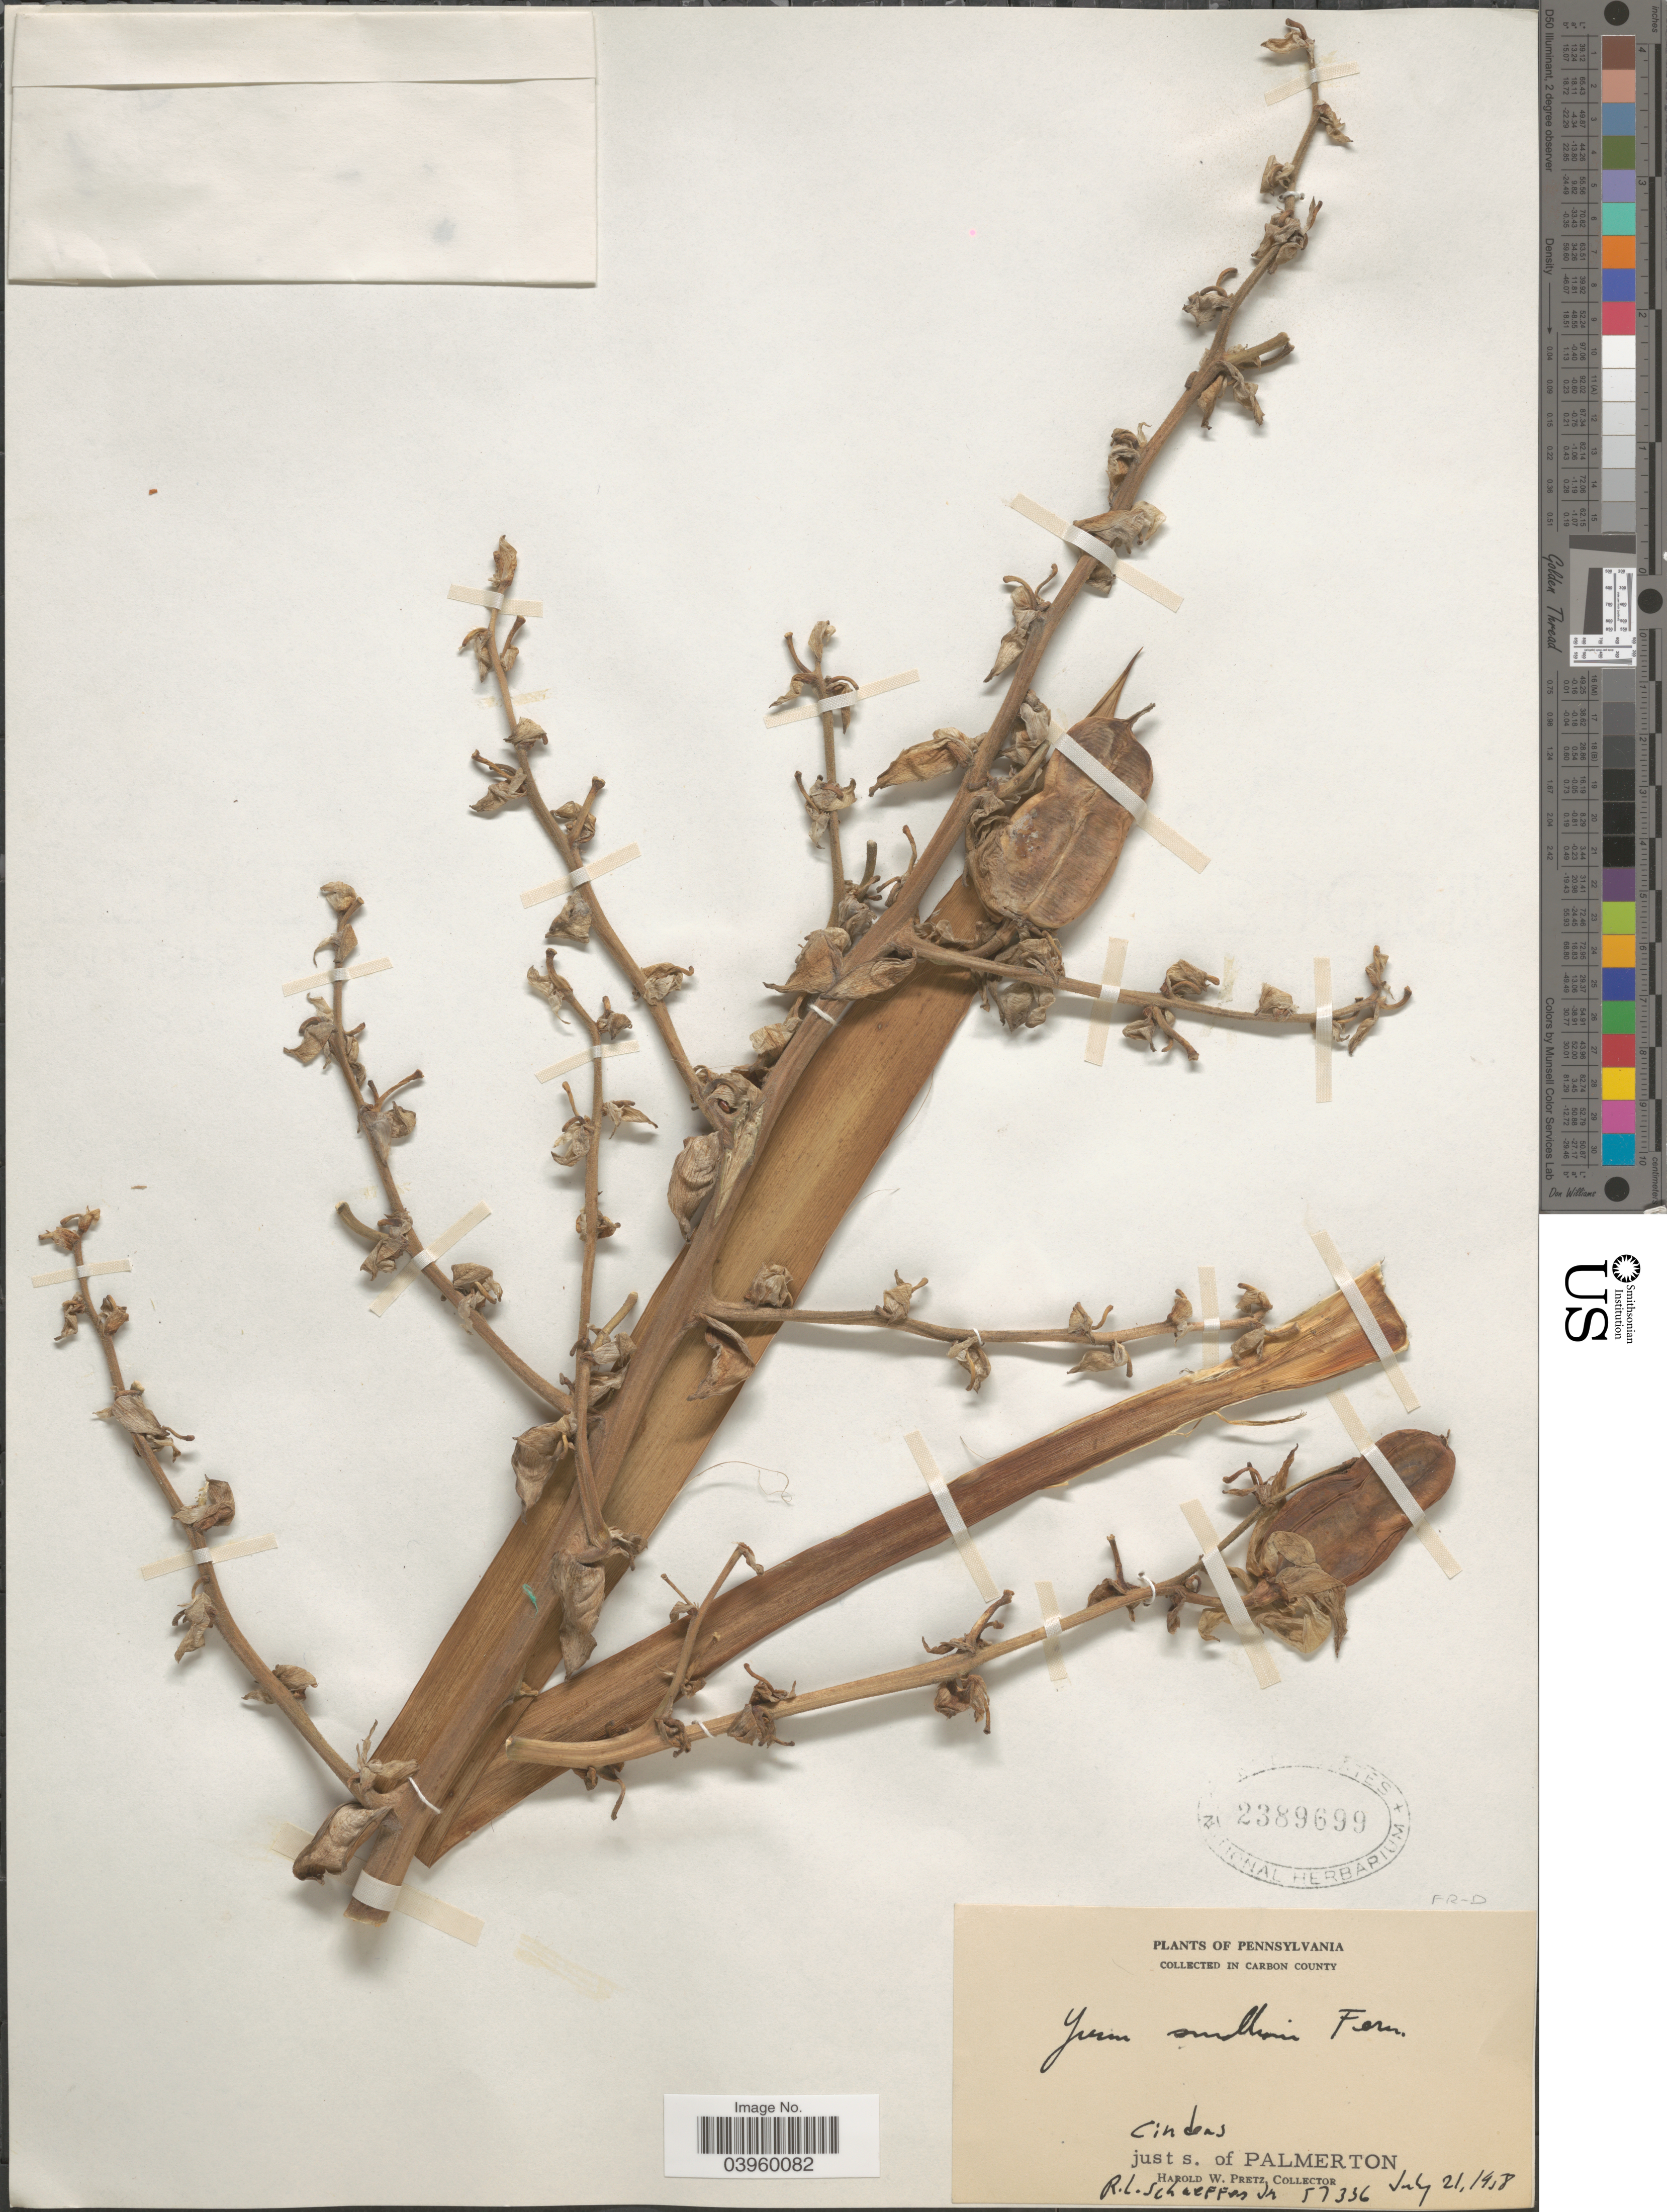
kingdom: Plantae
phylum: Tracheophyta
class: Liliopsida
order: Asparagales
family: Asparagaceae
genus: Yucca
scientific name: Yucca smalliana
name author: Fernald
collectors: H. W. Pretz & R. L. Schaeffer Jr.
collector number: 57336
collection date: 1958-07-21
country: United States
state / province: Pennsylvania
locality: In Carbon County. Just s. of Palmerton.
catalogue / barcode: US 2389699